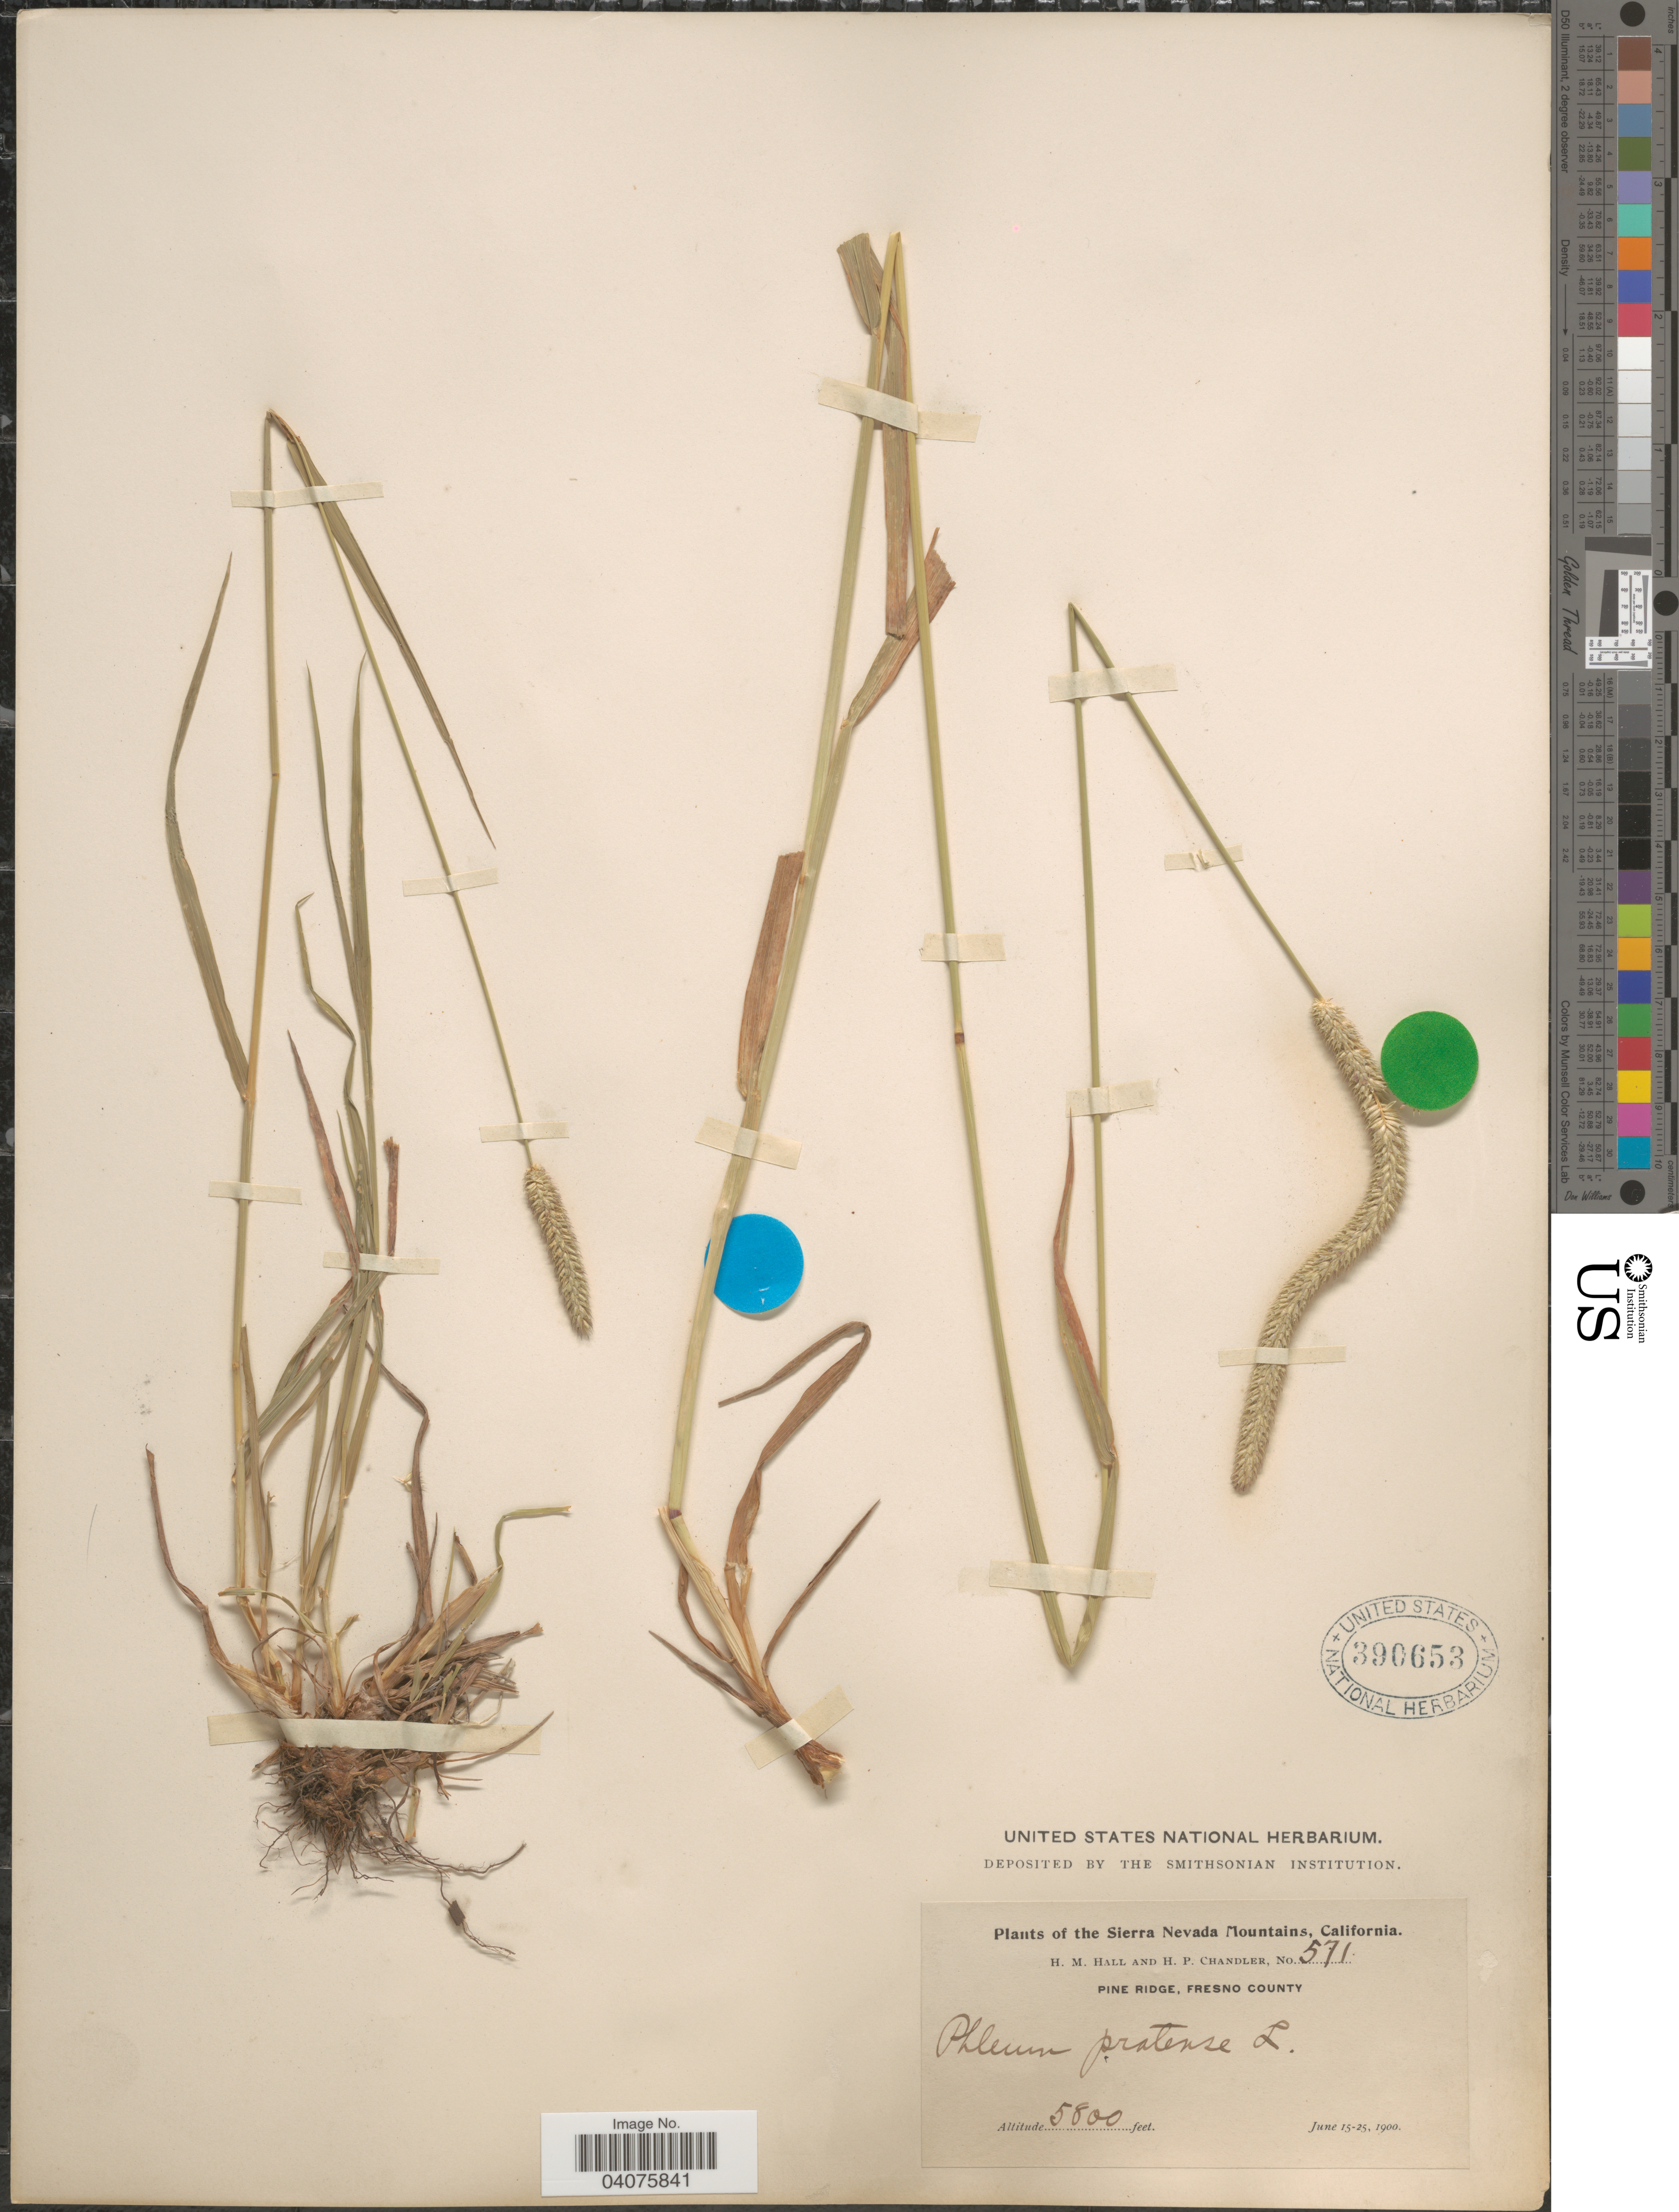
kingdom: Plantae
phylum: Tracheophyta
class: Liliopsida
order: Poales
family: Poaceae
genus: Phleum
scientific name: Phleum pratense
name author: L.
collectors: H. M. Hall & H. Chandler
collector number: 571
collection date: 1900-06-15/1900-06-25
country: United States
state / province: California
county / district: Fresno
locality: The Sierra Nevada Mountains. Pine Ridge, Fresno County.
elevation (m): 1768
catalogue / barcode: US 390653